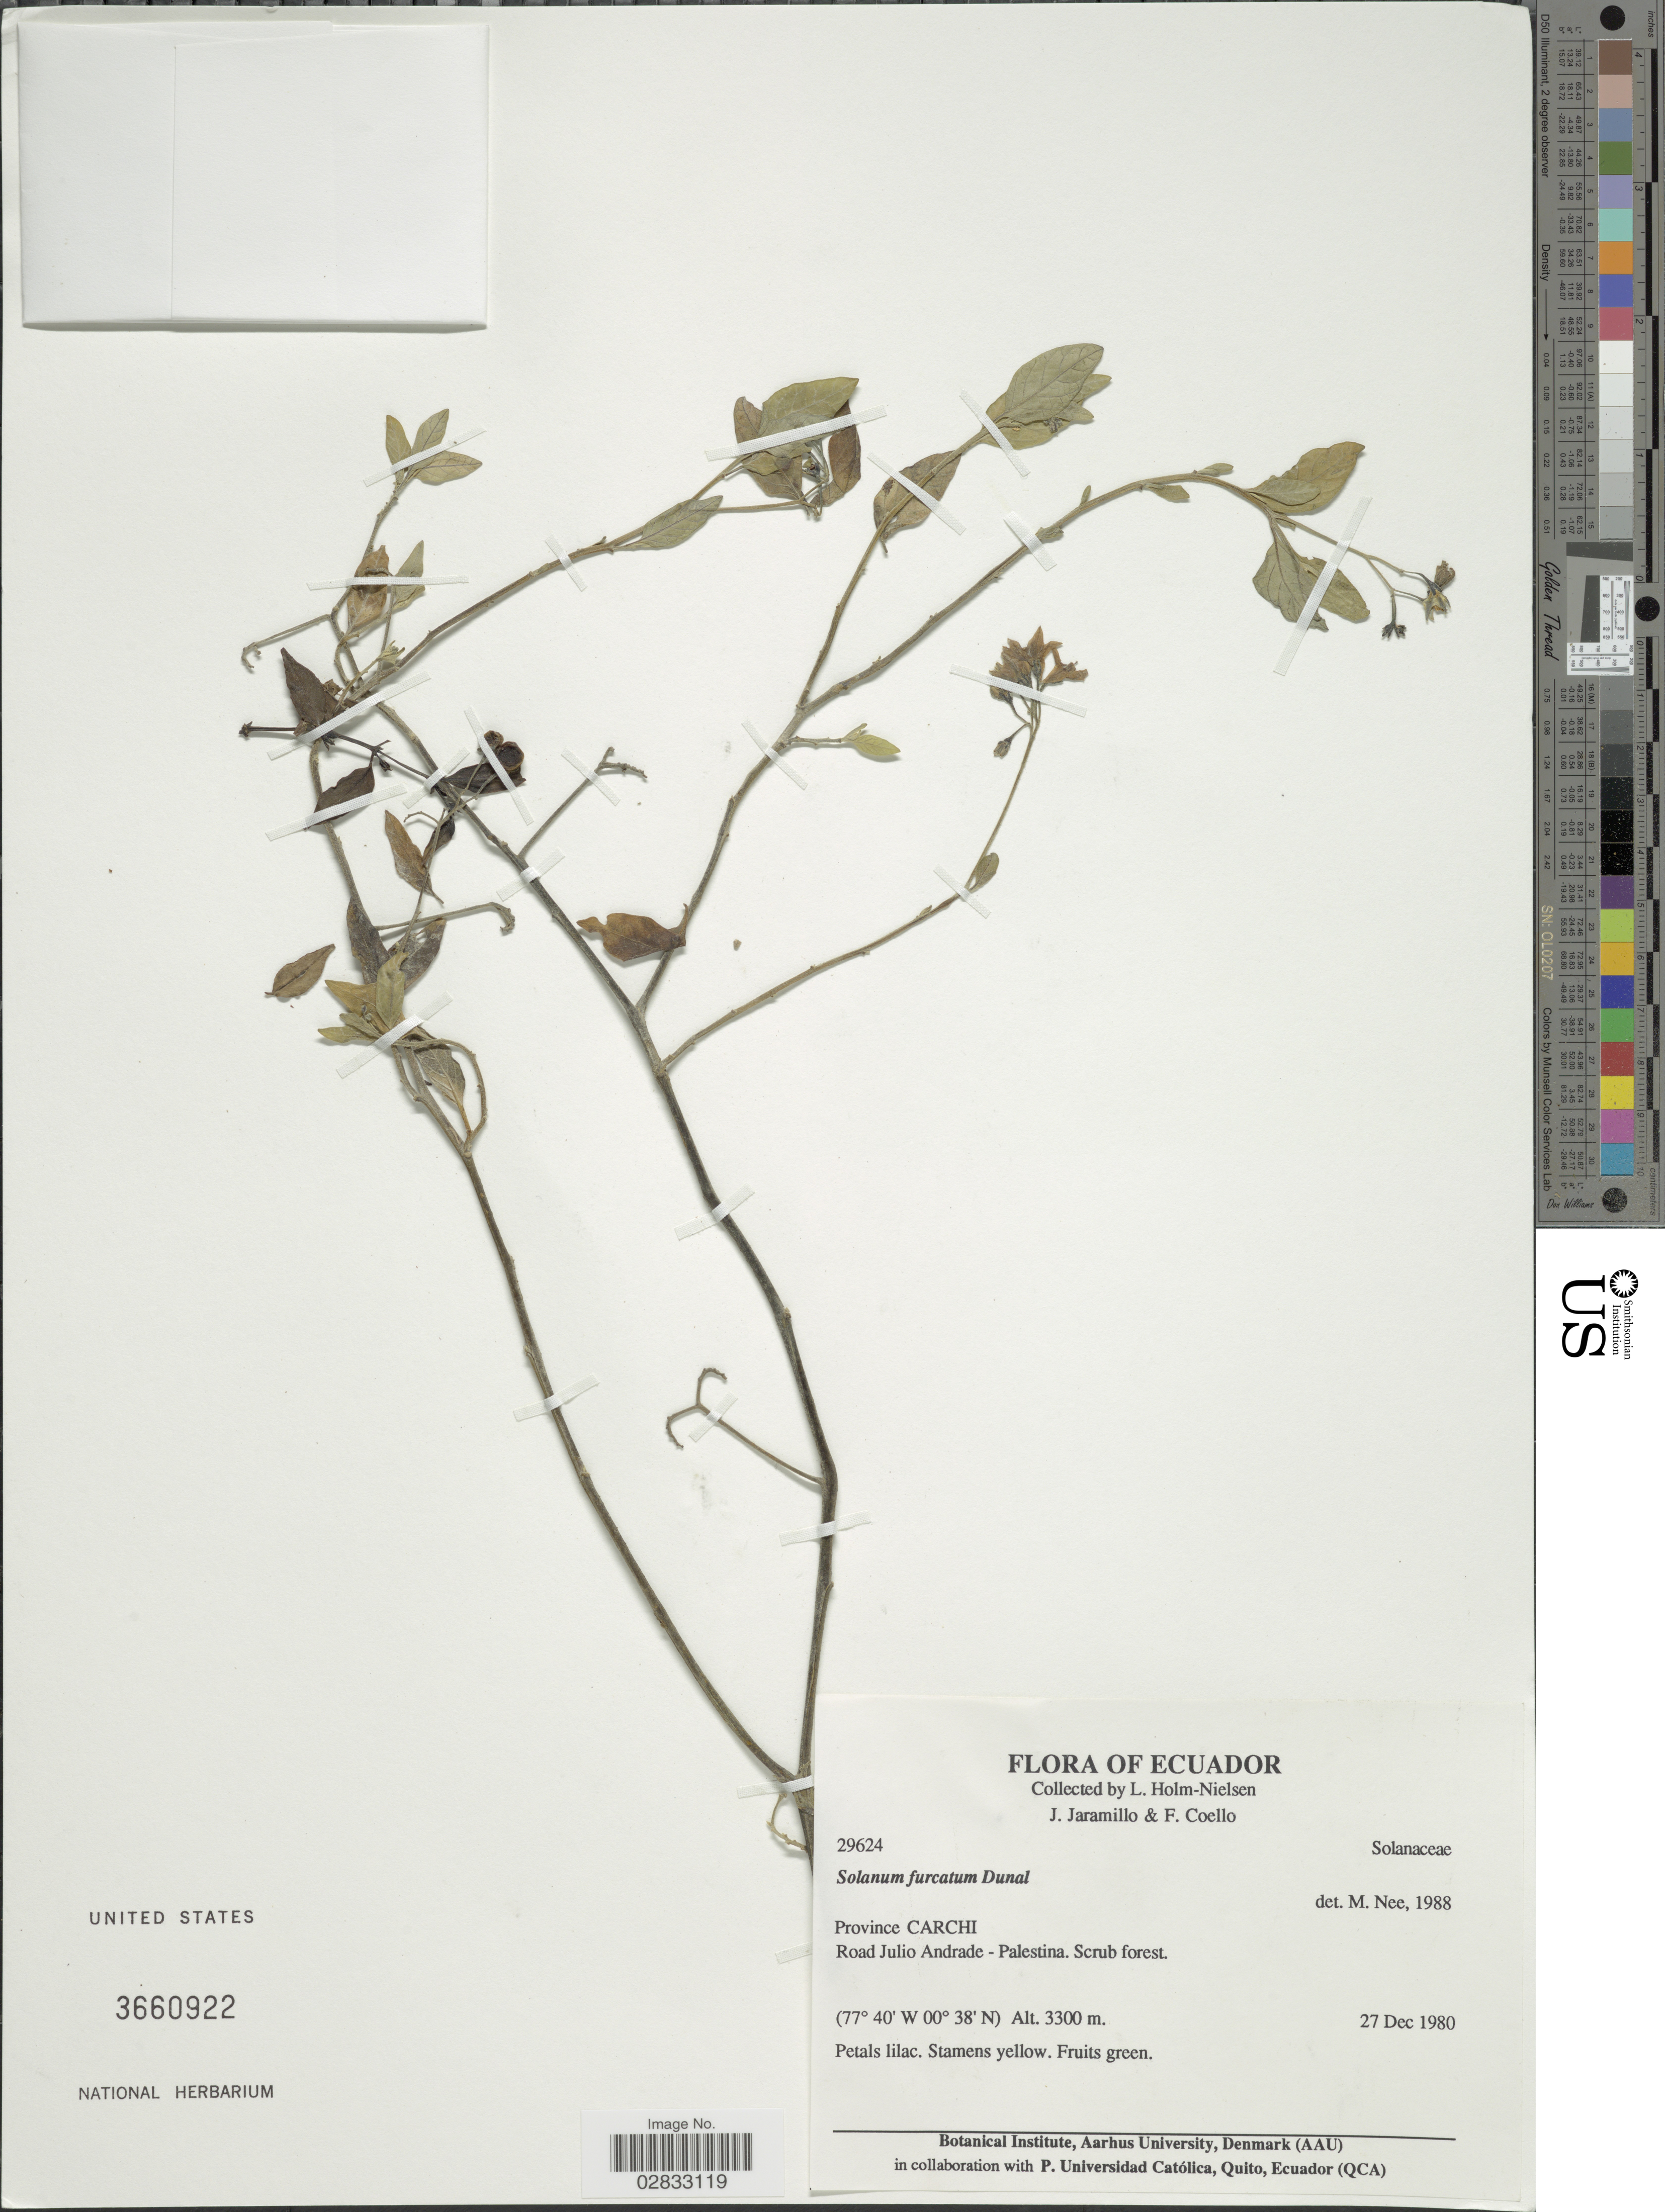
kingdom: Plantae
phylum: Tracheophyta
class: Magnoliopsida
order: Solanales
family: Solanaceae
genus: Solanum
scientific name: Solanum furcatum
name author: Dunal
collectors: J. Jaramillo & F. Coello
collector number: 29624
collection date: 1980-12-27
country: Ecuador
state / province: Carchi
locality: Road Julio Andrade- Palestina.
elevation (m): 3300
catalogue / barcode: US 3660922